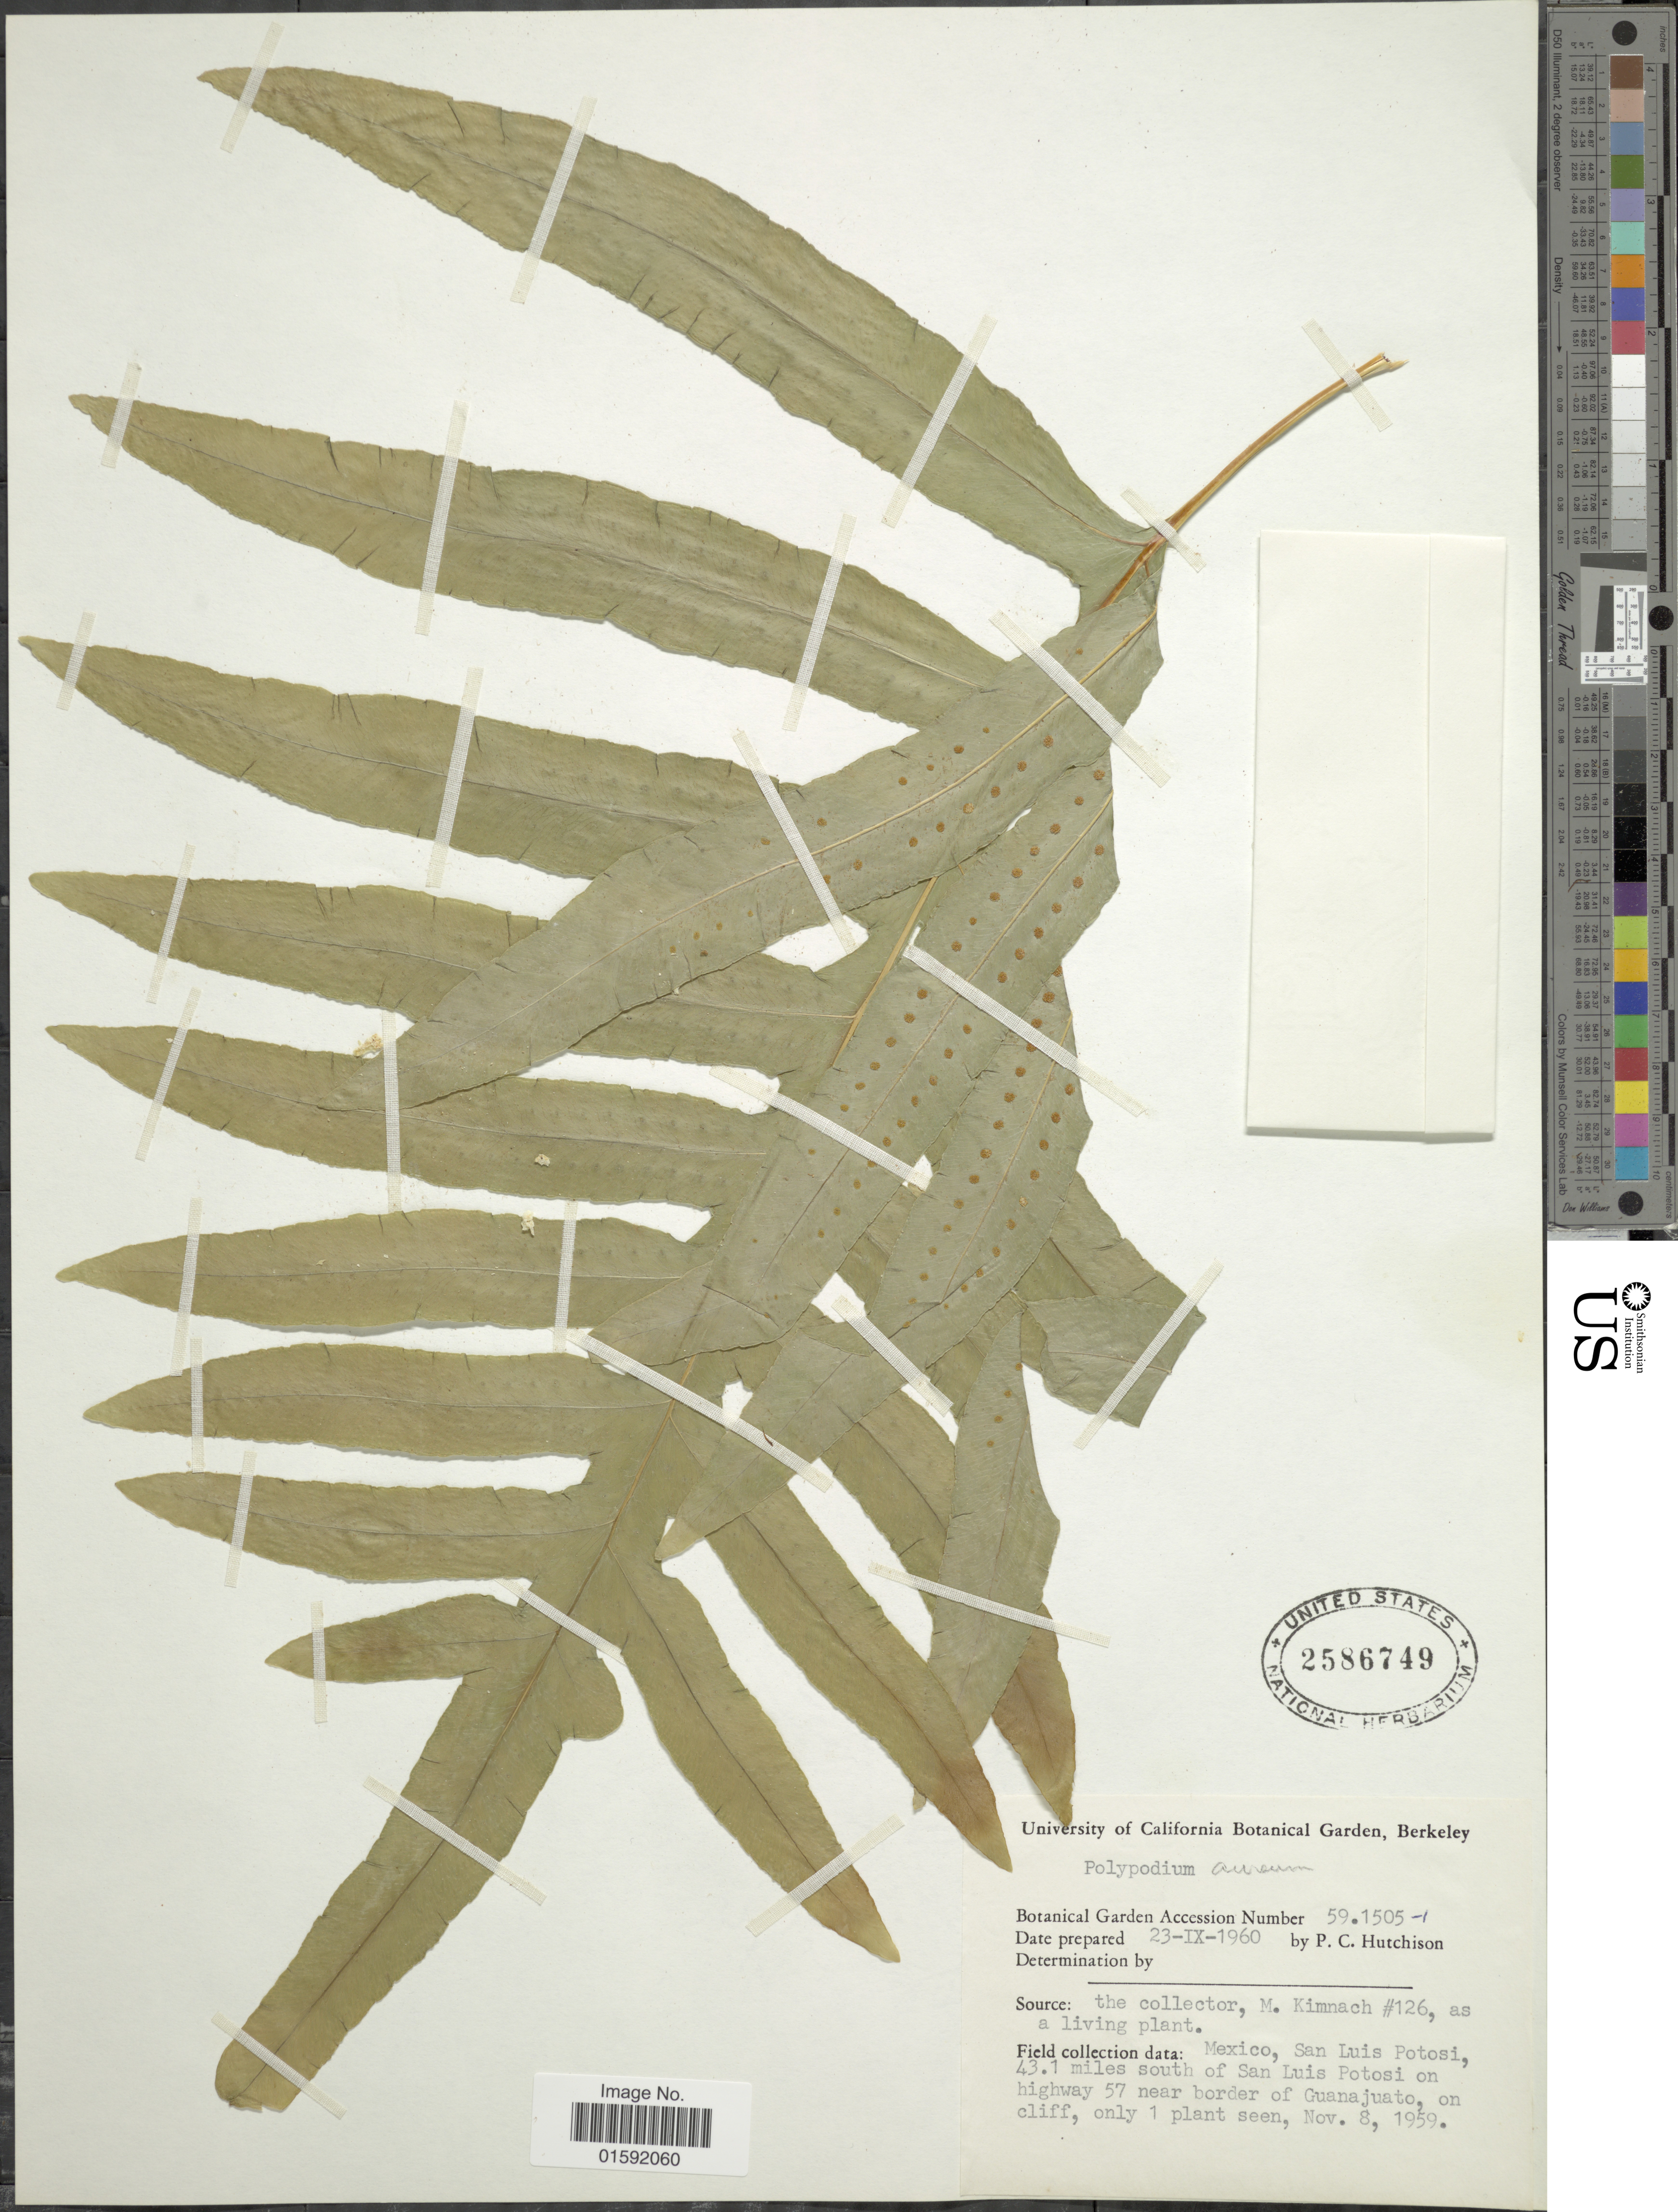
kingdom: Plantae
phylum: Tracheophyta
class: Polypodiopsida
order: Polypodiales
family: Polypodiaceae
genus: Phlebodium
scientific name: Phlebodium aureum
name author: (L.) J. Sm.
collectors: M. W. Kimnach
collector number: Botanical Garden 591505-1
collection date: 1960-11-23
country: United States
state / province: California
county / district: Alameda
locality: University of California Botanical Garden, Berkeley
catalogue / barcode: US 2586749